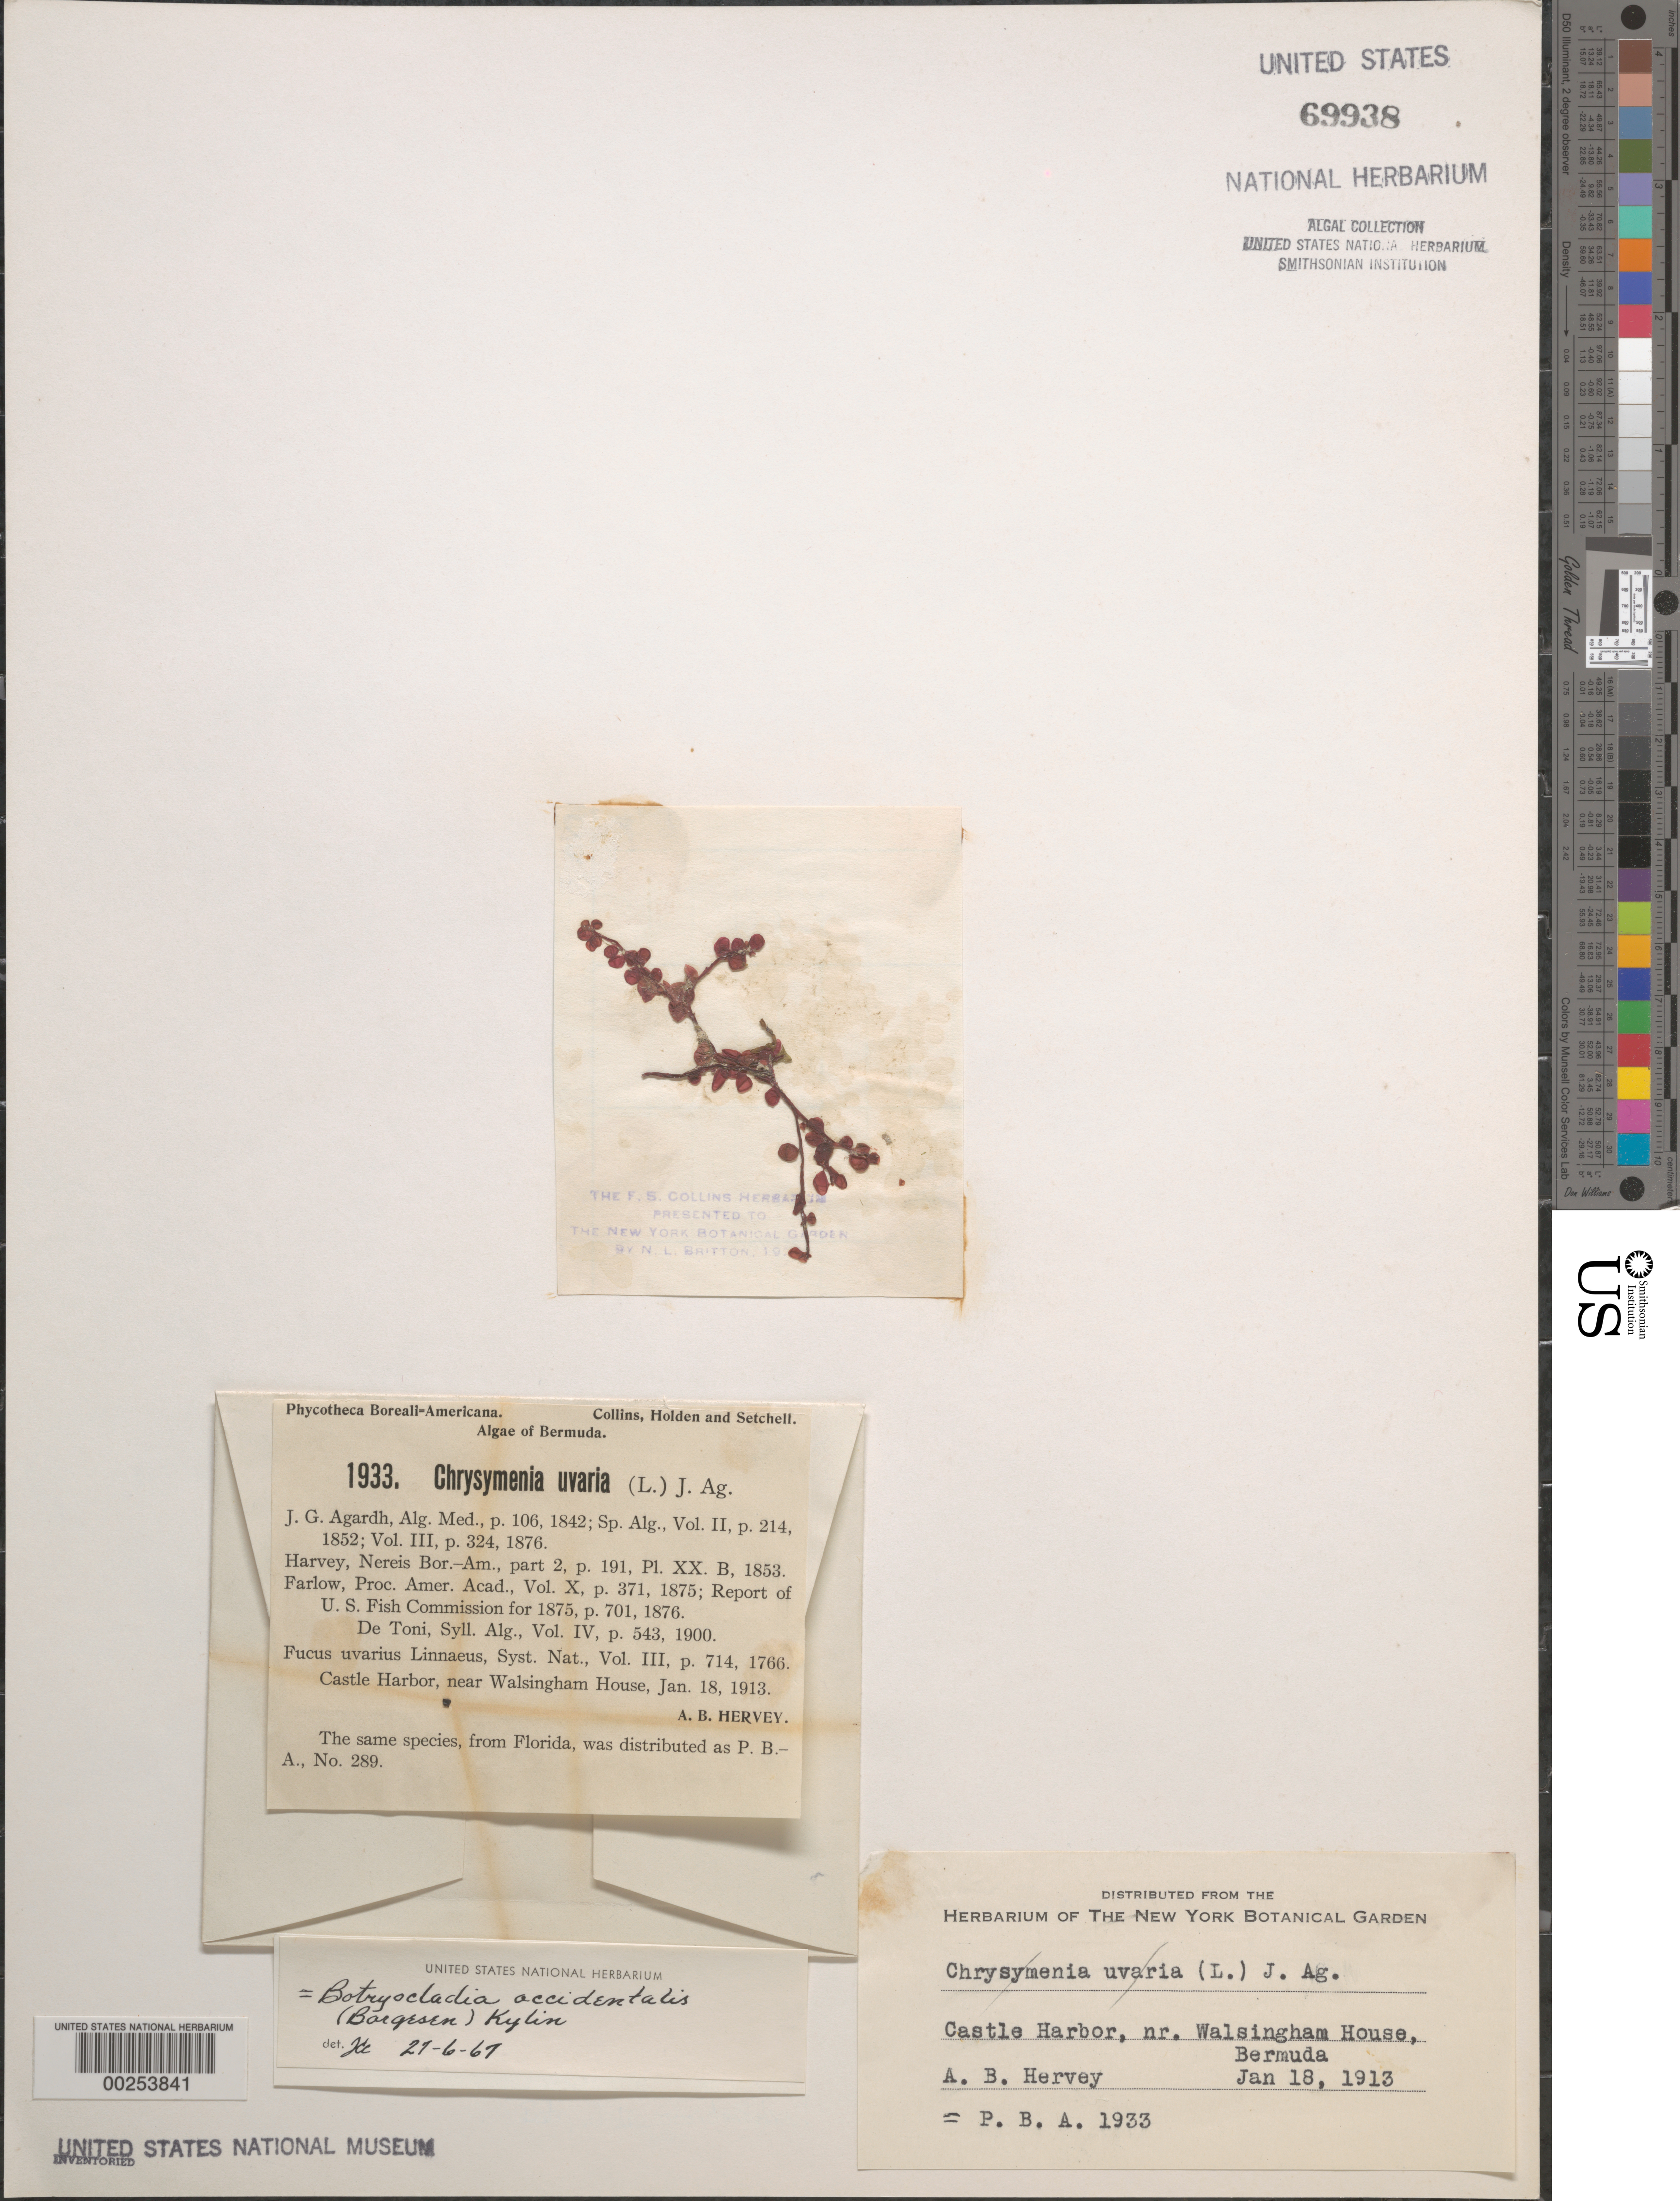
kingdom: Plantae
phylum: Rhodophyta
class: Florideophyceae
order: Rhodymeniales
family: Rhodymeniaceae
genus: Botryocladia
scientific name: Botryocladia occidentalis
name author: (Børgesen) Kylin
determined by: J. C. C.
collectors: A. B. Hervey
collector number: PB-A 1933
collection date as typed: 18 Jan 1913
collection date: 1913-01-18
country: Bermuda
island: Bermuda Island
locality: Castle Harbor, near Walsingham House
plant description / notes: Collins, Holden & Setchell, Phycotheca Boreali-Americana, as Chrysymenia uvaria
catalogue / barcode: US 69938